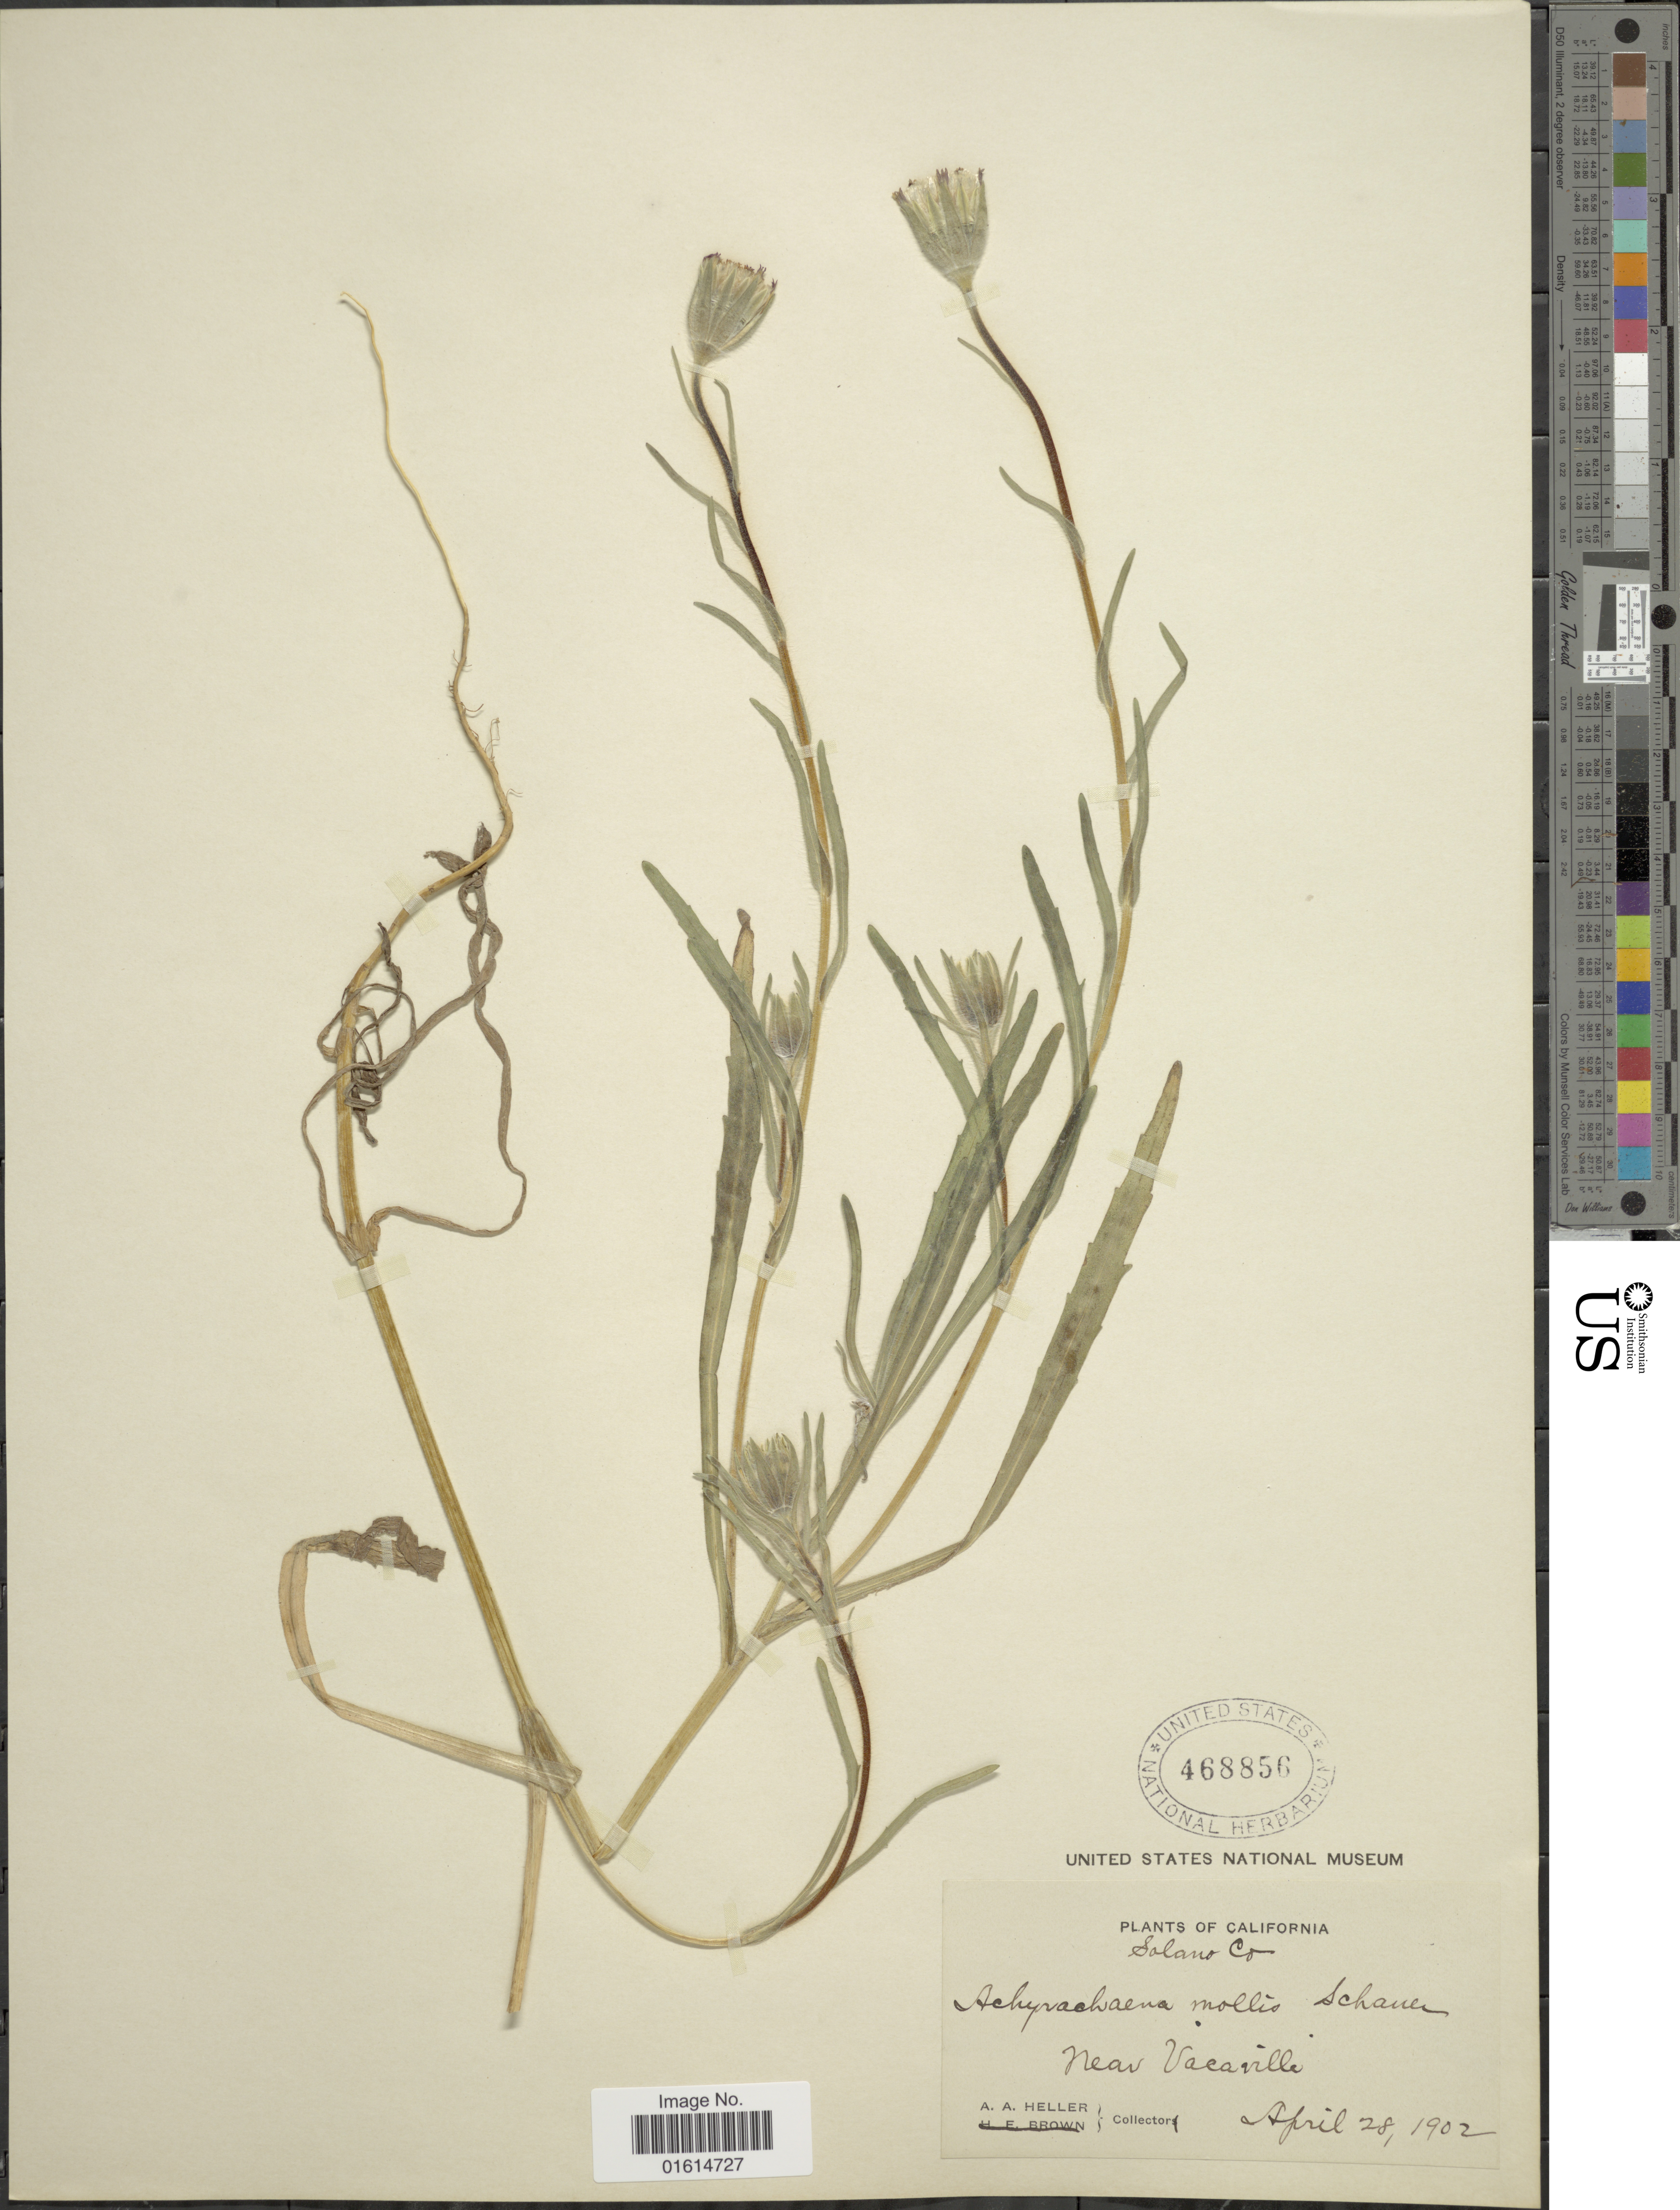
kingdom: Plantae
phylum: Tracheophyta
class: Magnoliopsida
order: Asterales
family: Asteraceae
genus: Achyrachaena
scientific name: Achyrachaena mollis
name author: Schauer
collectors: A. A. Heller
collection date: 1902-04-28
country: United States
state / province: California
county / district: Solano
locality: Near Vacaville, Solano Co.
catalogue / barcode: US 468856